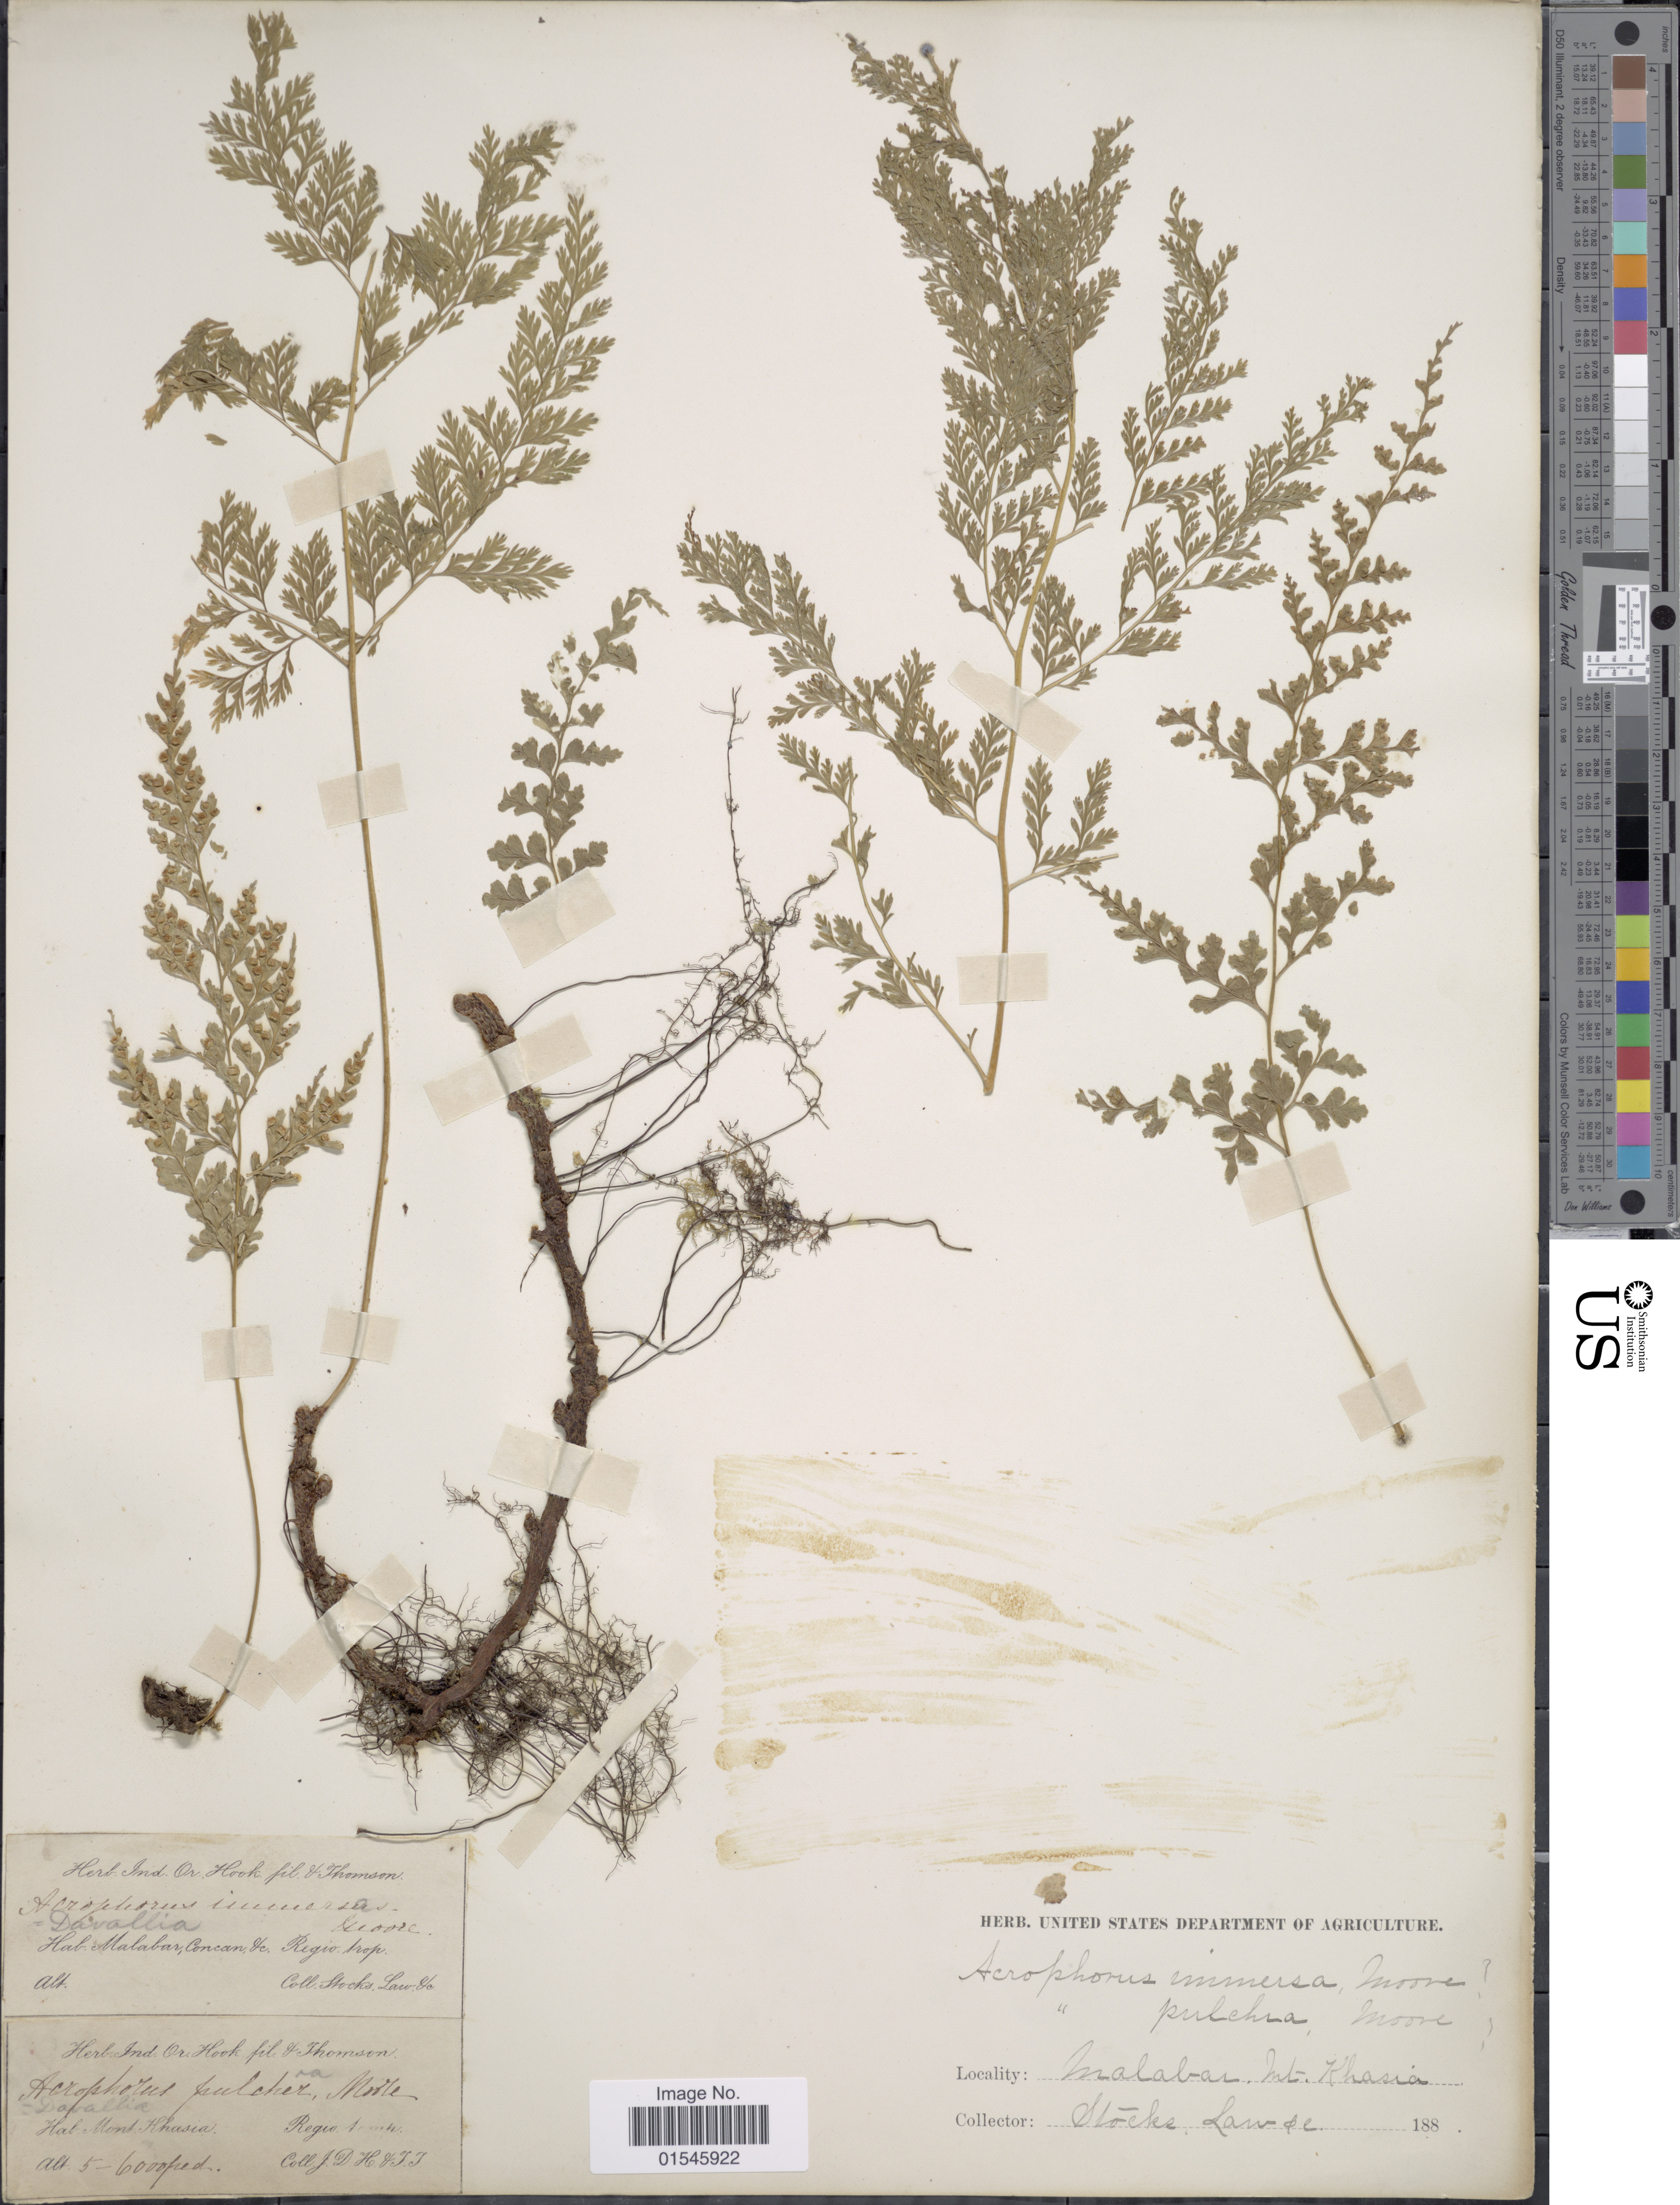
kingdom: Plantae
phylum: Tracheophyta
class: Polypodiopsida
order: Polypodiales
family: Hypodematiaceae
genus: Leucostegia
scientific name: Leucostegia sp.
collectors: J. Stocks & J. Law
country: India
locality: Malabar, Mt. Khasia, Malabar, Concan